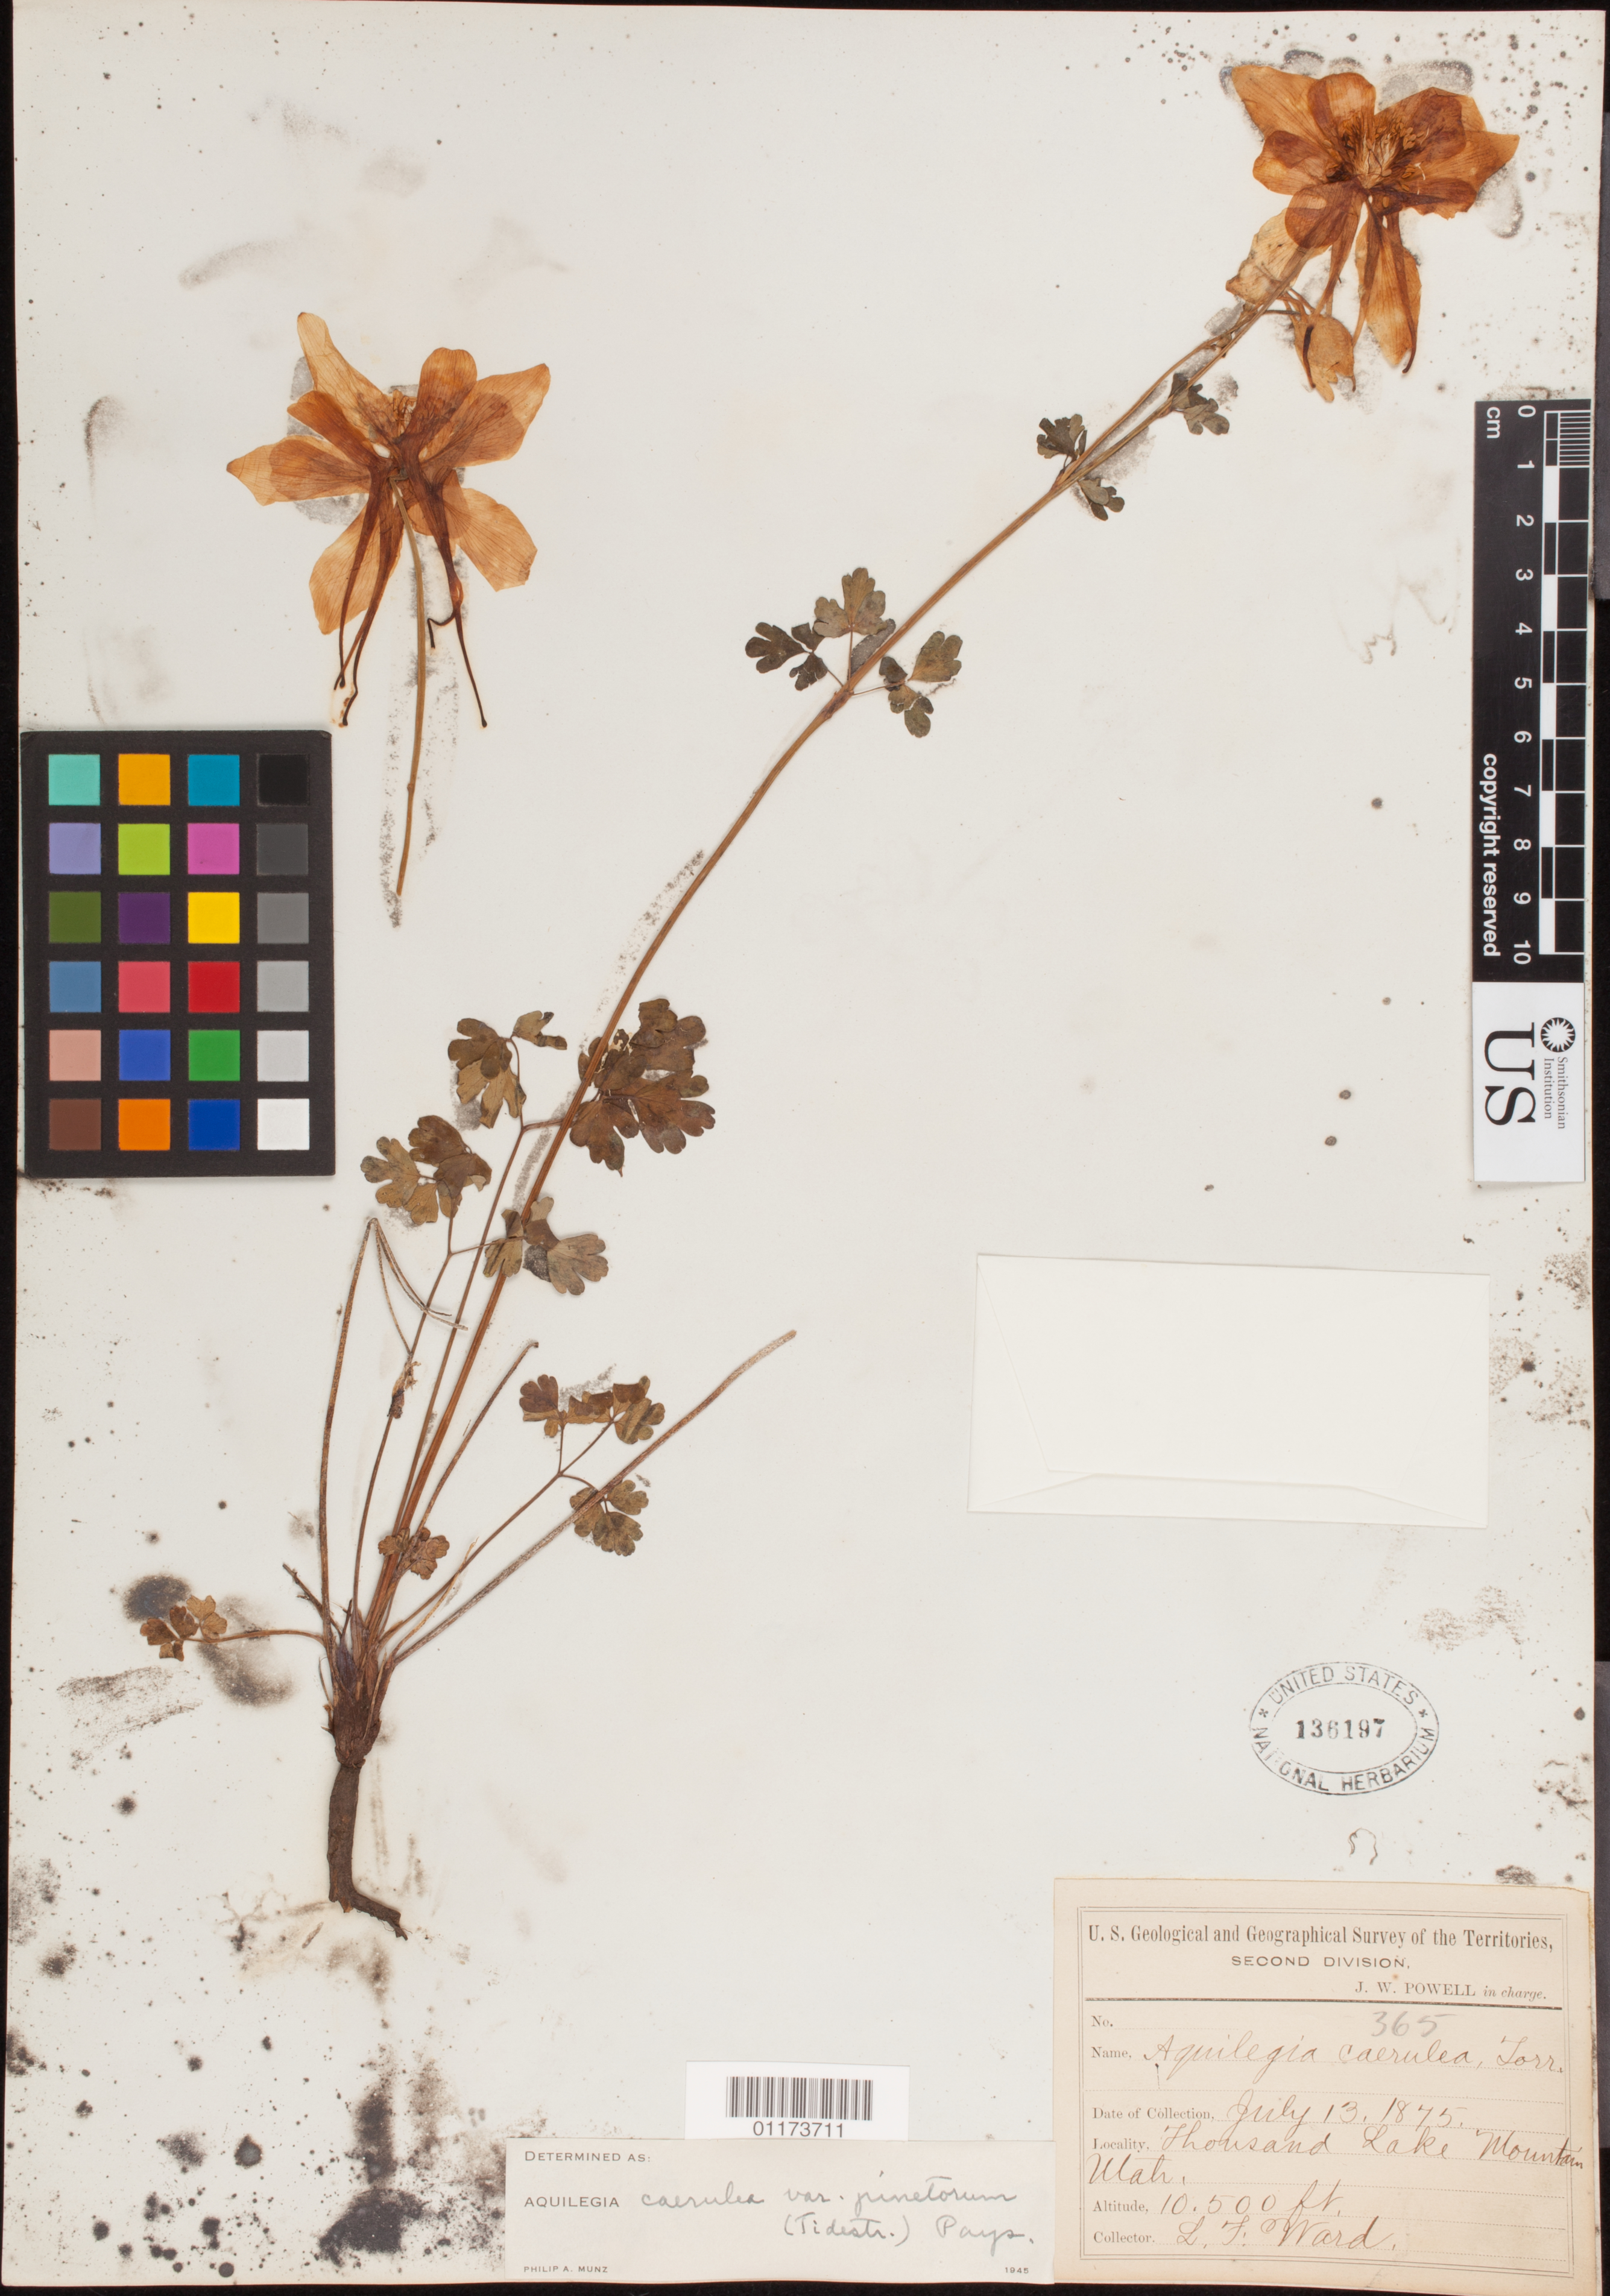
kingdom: Plantae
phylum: Tracheophyta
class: Magnoliopsida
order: Ranunculales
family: Ranunculaceae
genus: Aquilegia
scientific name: Aquilegia coerulea var. pinetorum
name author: E. James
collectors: L. F. Ward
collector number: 365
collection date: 1875-07-13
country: United States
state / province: Utah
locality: Thousand Lake Mountain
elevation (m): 3170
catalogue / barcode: US 136197